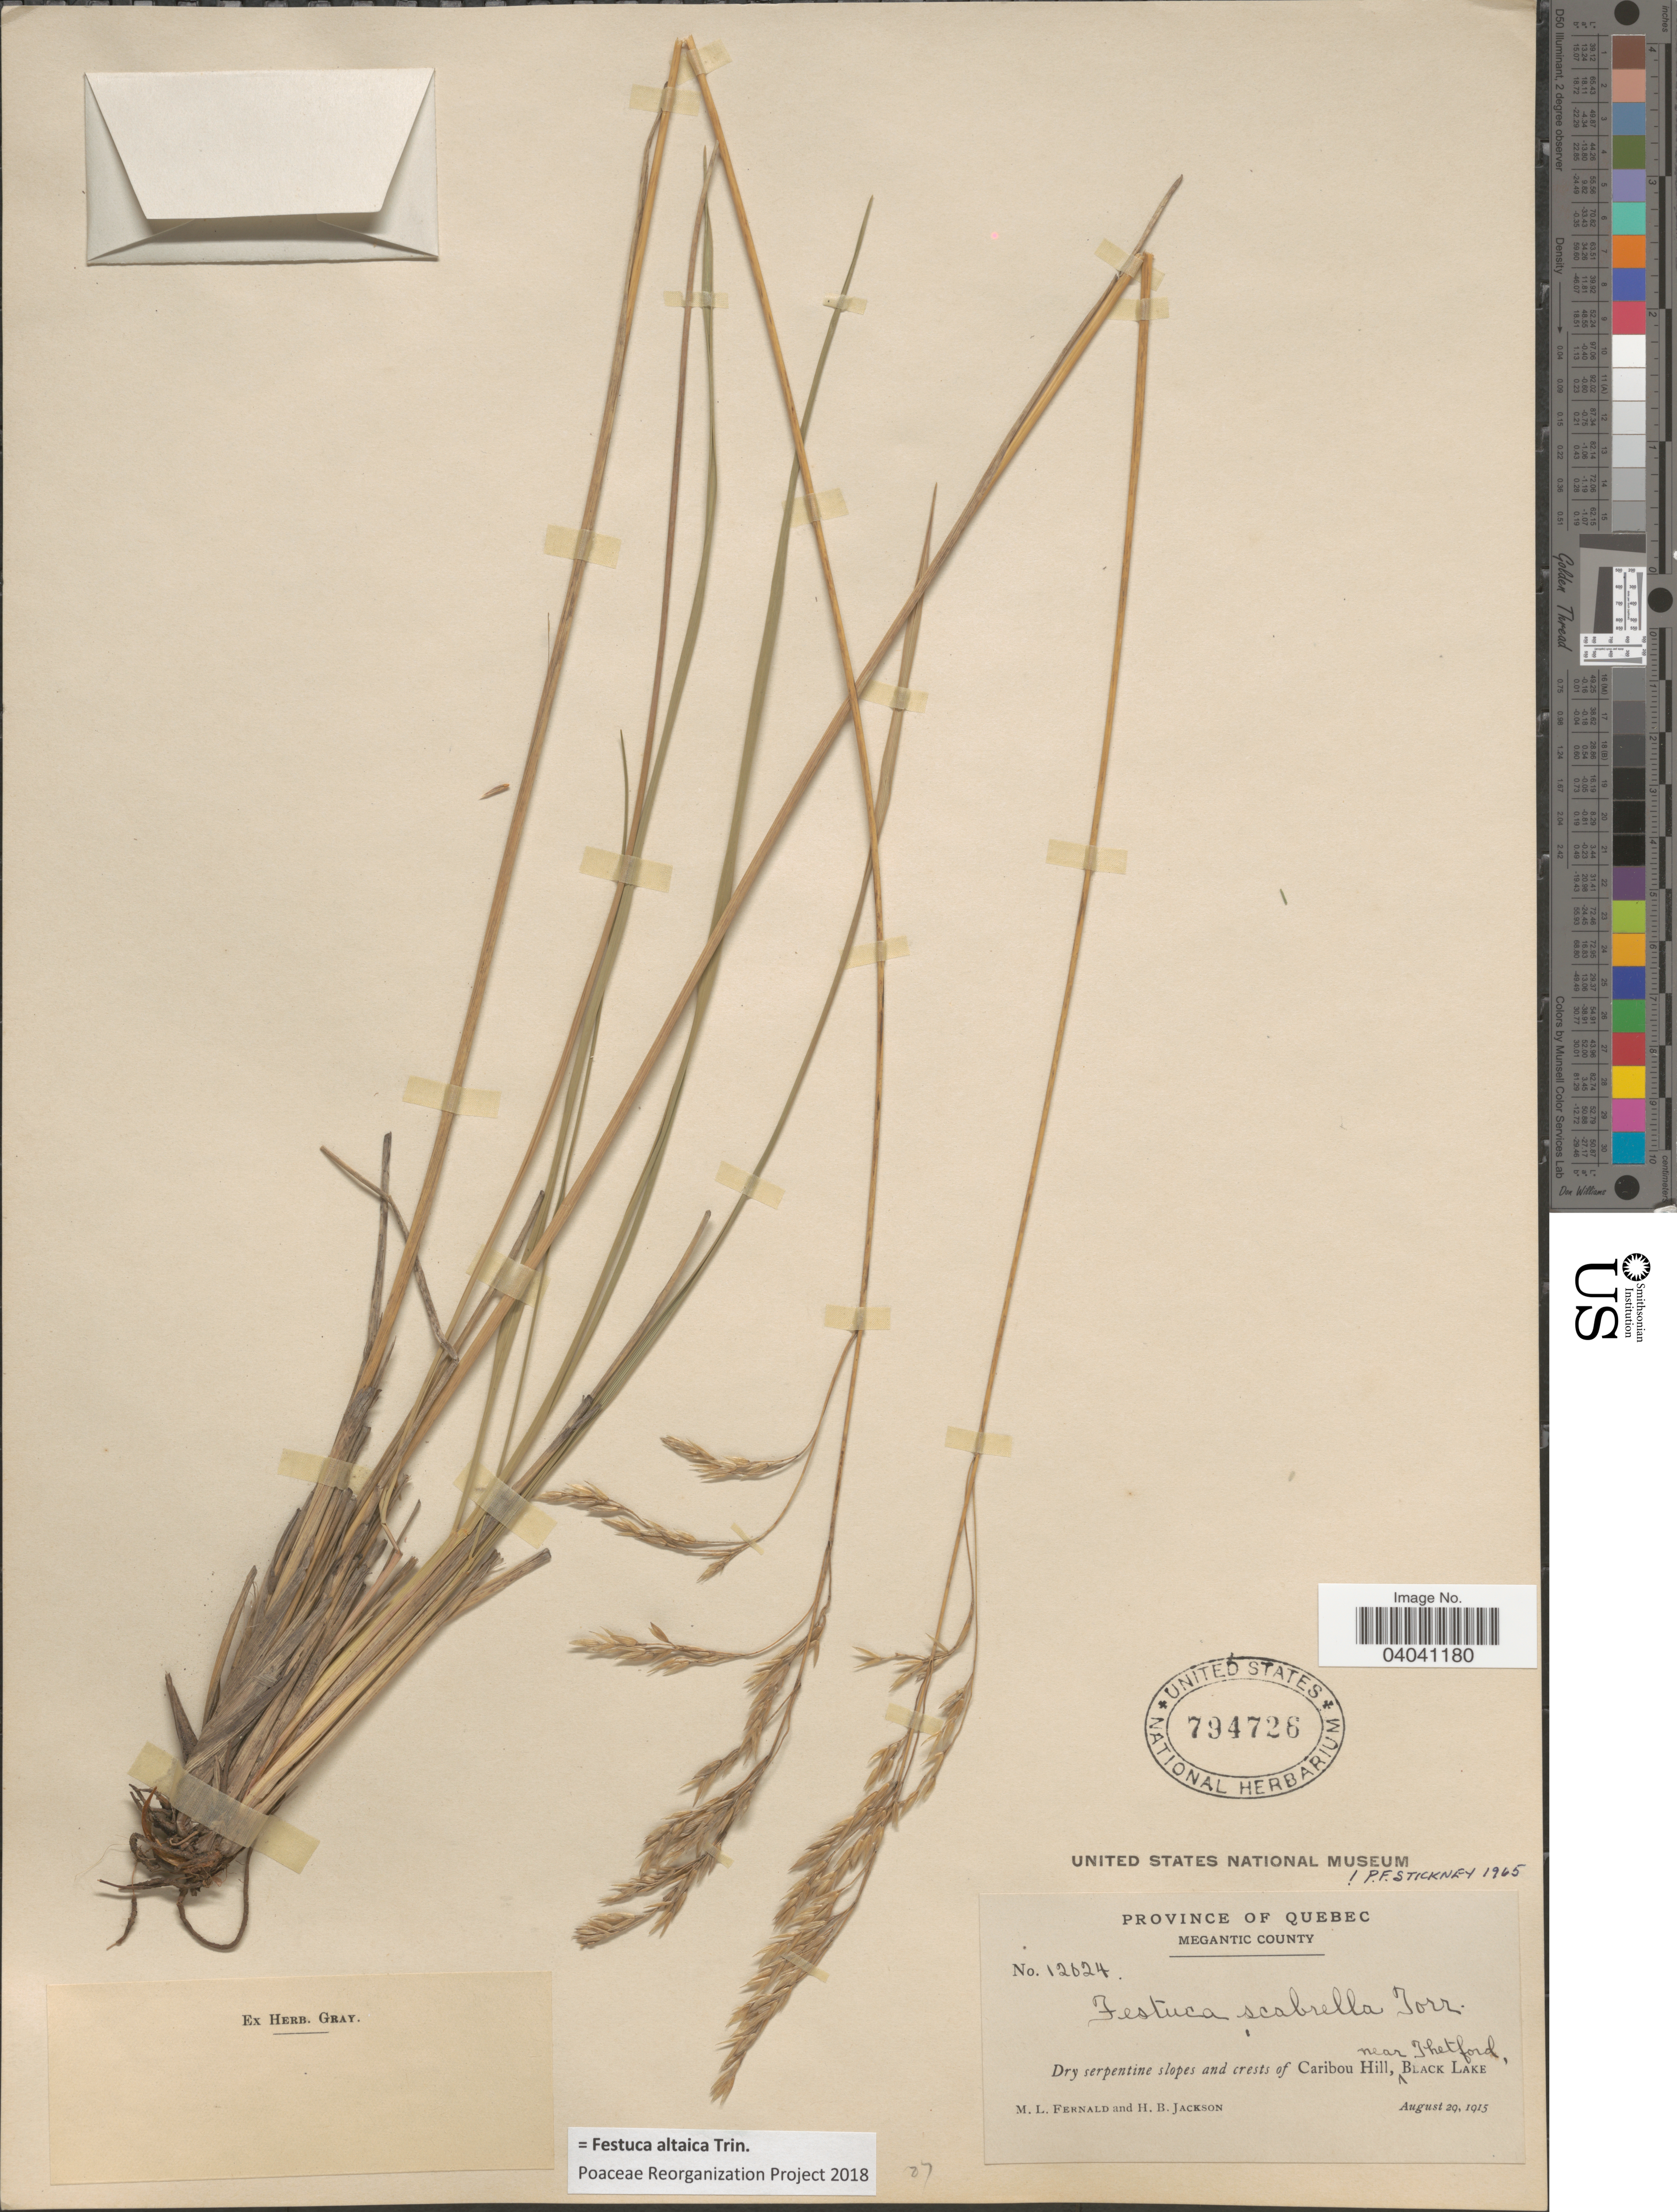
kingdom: Plantae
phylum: Tracheophyta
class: Liliopsida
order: Poales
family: Poaceae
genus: Festuca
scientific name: Festuca altaica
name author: Trin.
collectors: M. L. Fernald & H. Jackson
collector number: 12624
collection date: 1915-08-29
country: Canada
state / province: Quebec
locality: Megantic County. Dry serpentine slopes and crests of Caribou Hill, near Thetford, Black Lake.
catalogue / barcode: US 794726